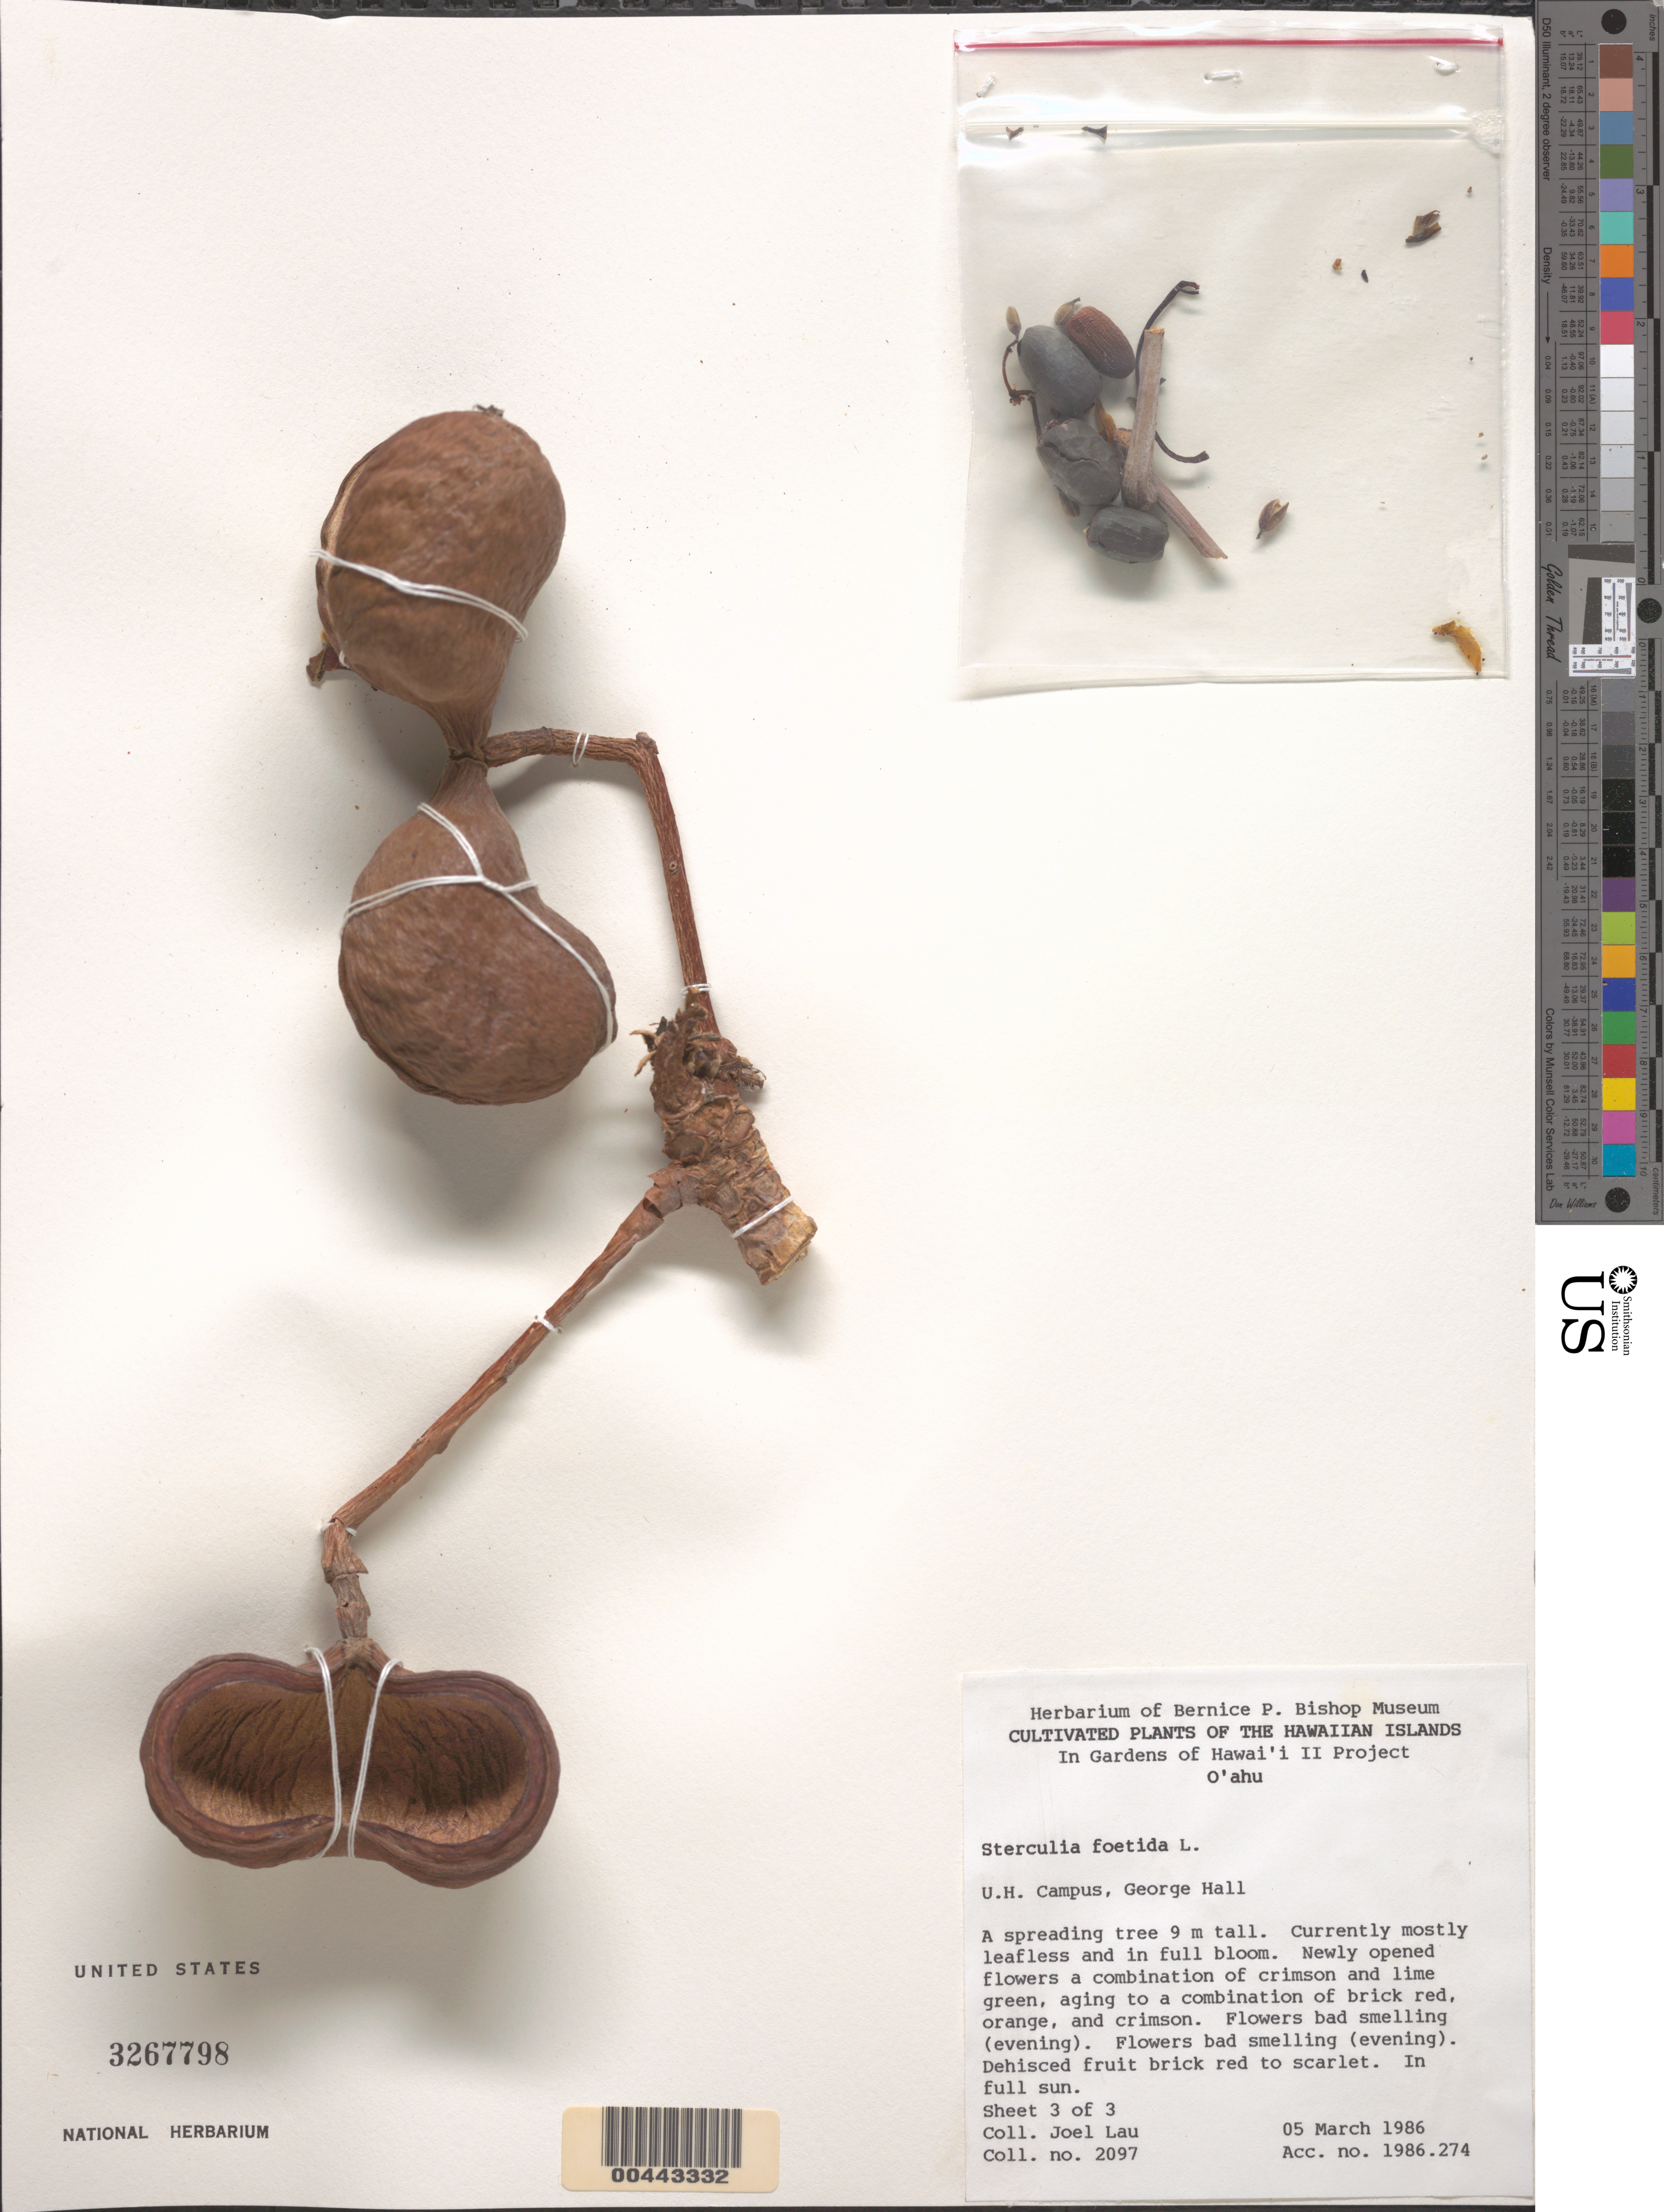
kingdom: Plantae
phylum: Tracheophyta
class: Magnoliopsida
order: Malvales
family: Malvaceae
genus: Sterculia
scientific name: Sterculia foetida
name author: L.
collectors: J. Lau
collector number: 2097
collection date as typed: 5 Mar 1986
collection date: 1986-03-05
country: United States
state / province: Hawaii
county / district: Honolulu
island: Oahu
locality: University of Hawaii Campus, George Hall, Gardens of Hawaii II Project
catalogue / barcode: US 3267798